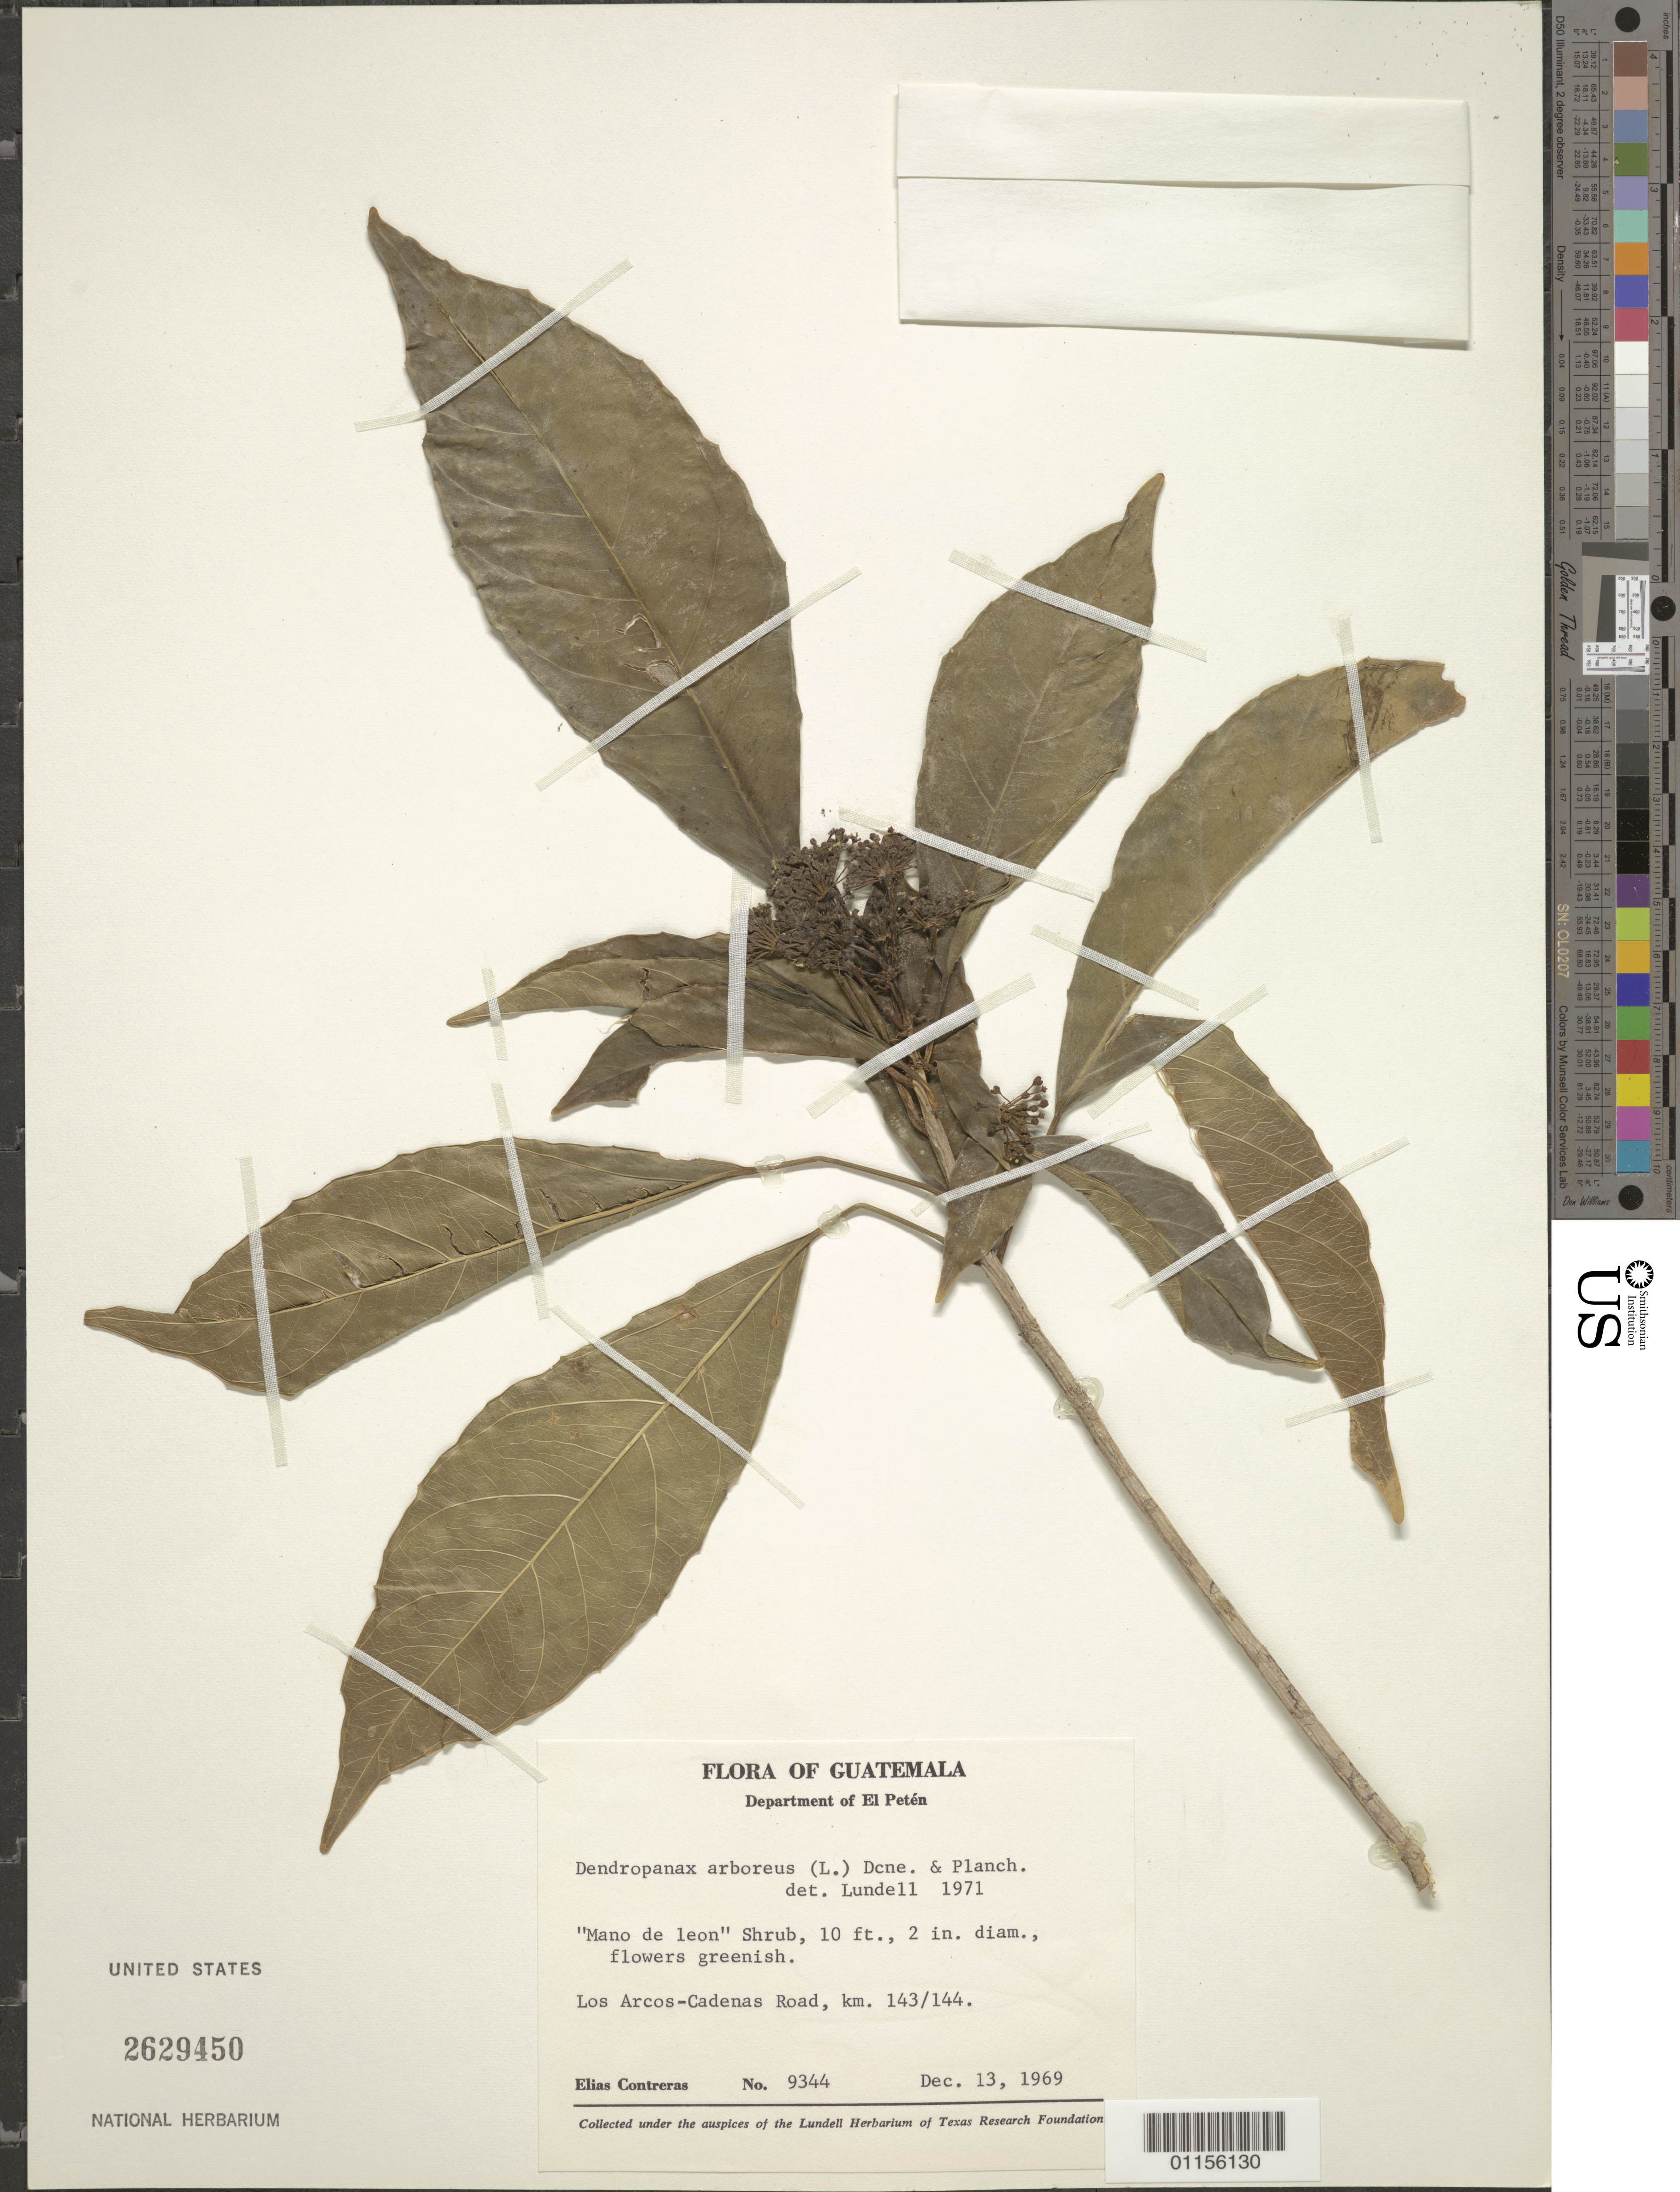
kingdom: Plantae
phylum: Tracheophyta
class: Magnoliopsida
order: Apiales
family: Araliaceae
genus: Dendropanax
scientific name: Dendropanax arboreus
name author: (L.) Decne. & Planch.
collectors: E. Contreras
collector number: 9344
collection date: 1969-12-13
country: Guatemala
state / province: El Petén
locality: Los Arcos-Cadenas Road, km 143/144.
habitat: Shrub.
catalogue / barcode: US 2629450